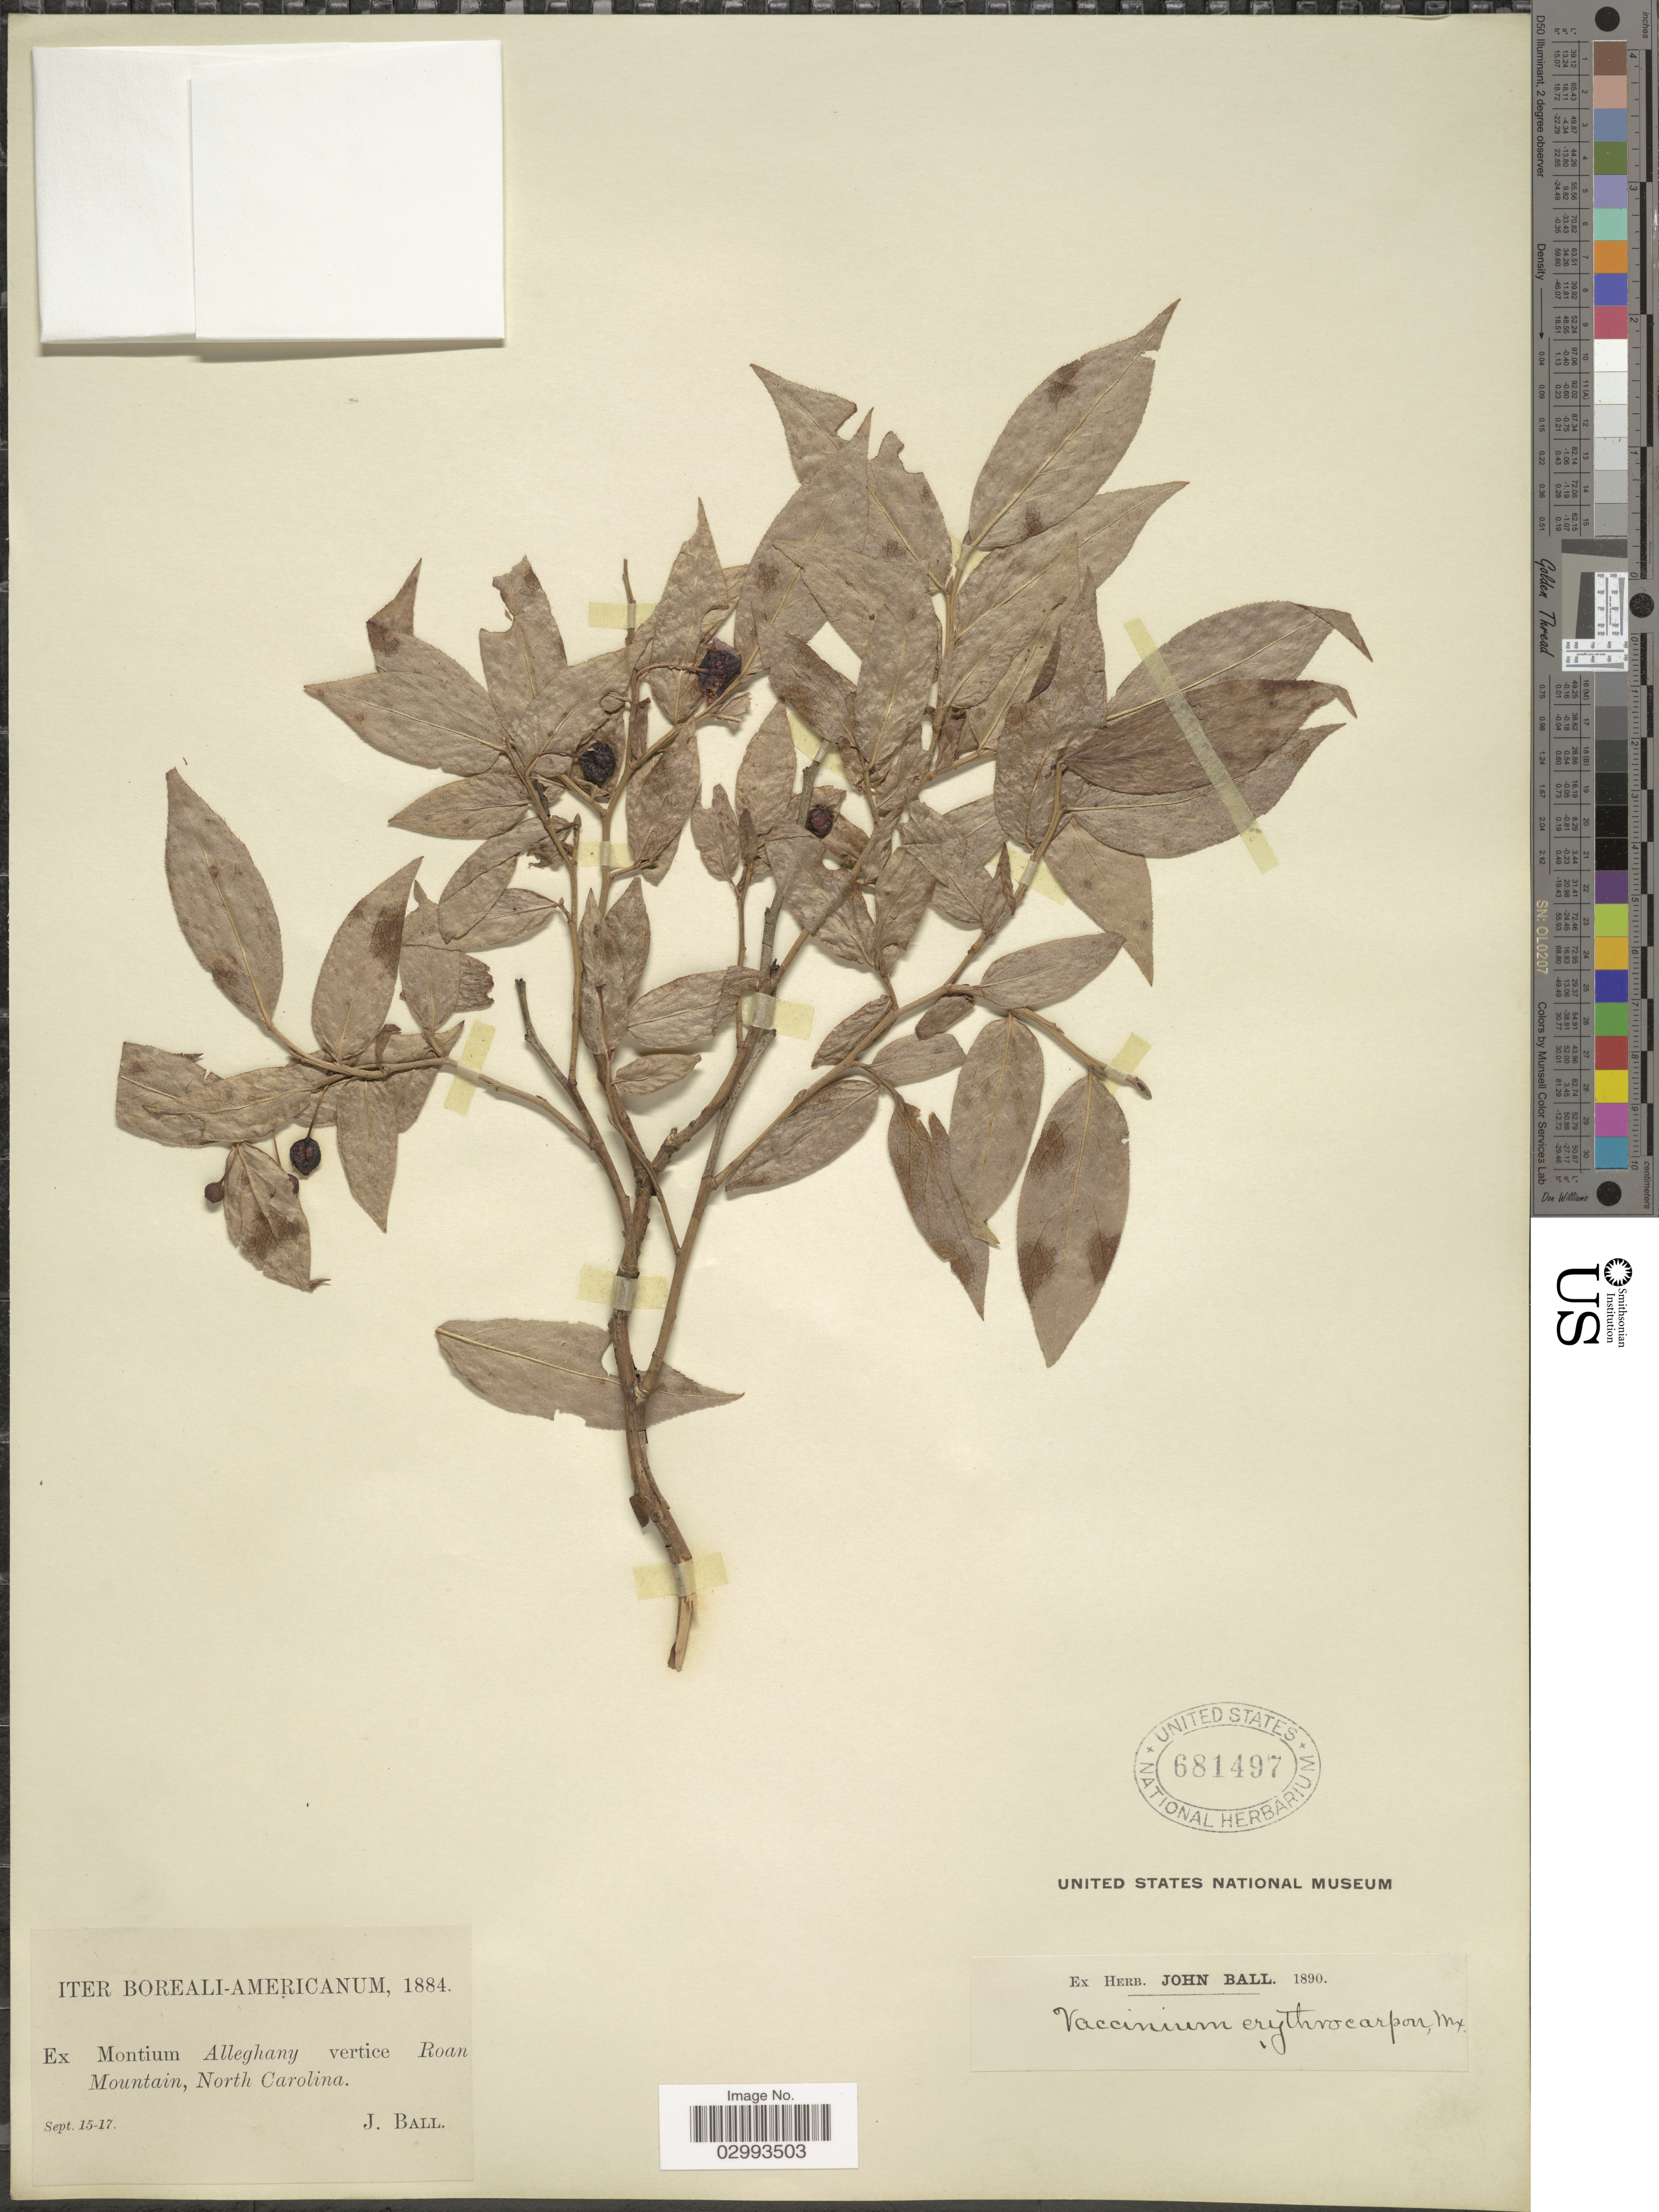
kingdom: Plantae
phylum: Tracheophyta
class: Magnoliopsida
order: Ericales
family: Ericaceae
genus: Hugeria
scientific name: Hugeria erythrocarpa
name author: (Michx.) Small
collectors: J. Ball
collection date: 1884-09-15/1884-09-17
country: United States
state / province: North Carolina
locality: Iter Boreali-Americanum, ex Montium Alleghany vertice Roan Mountain.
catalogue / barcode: US 681497